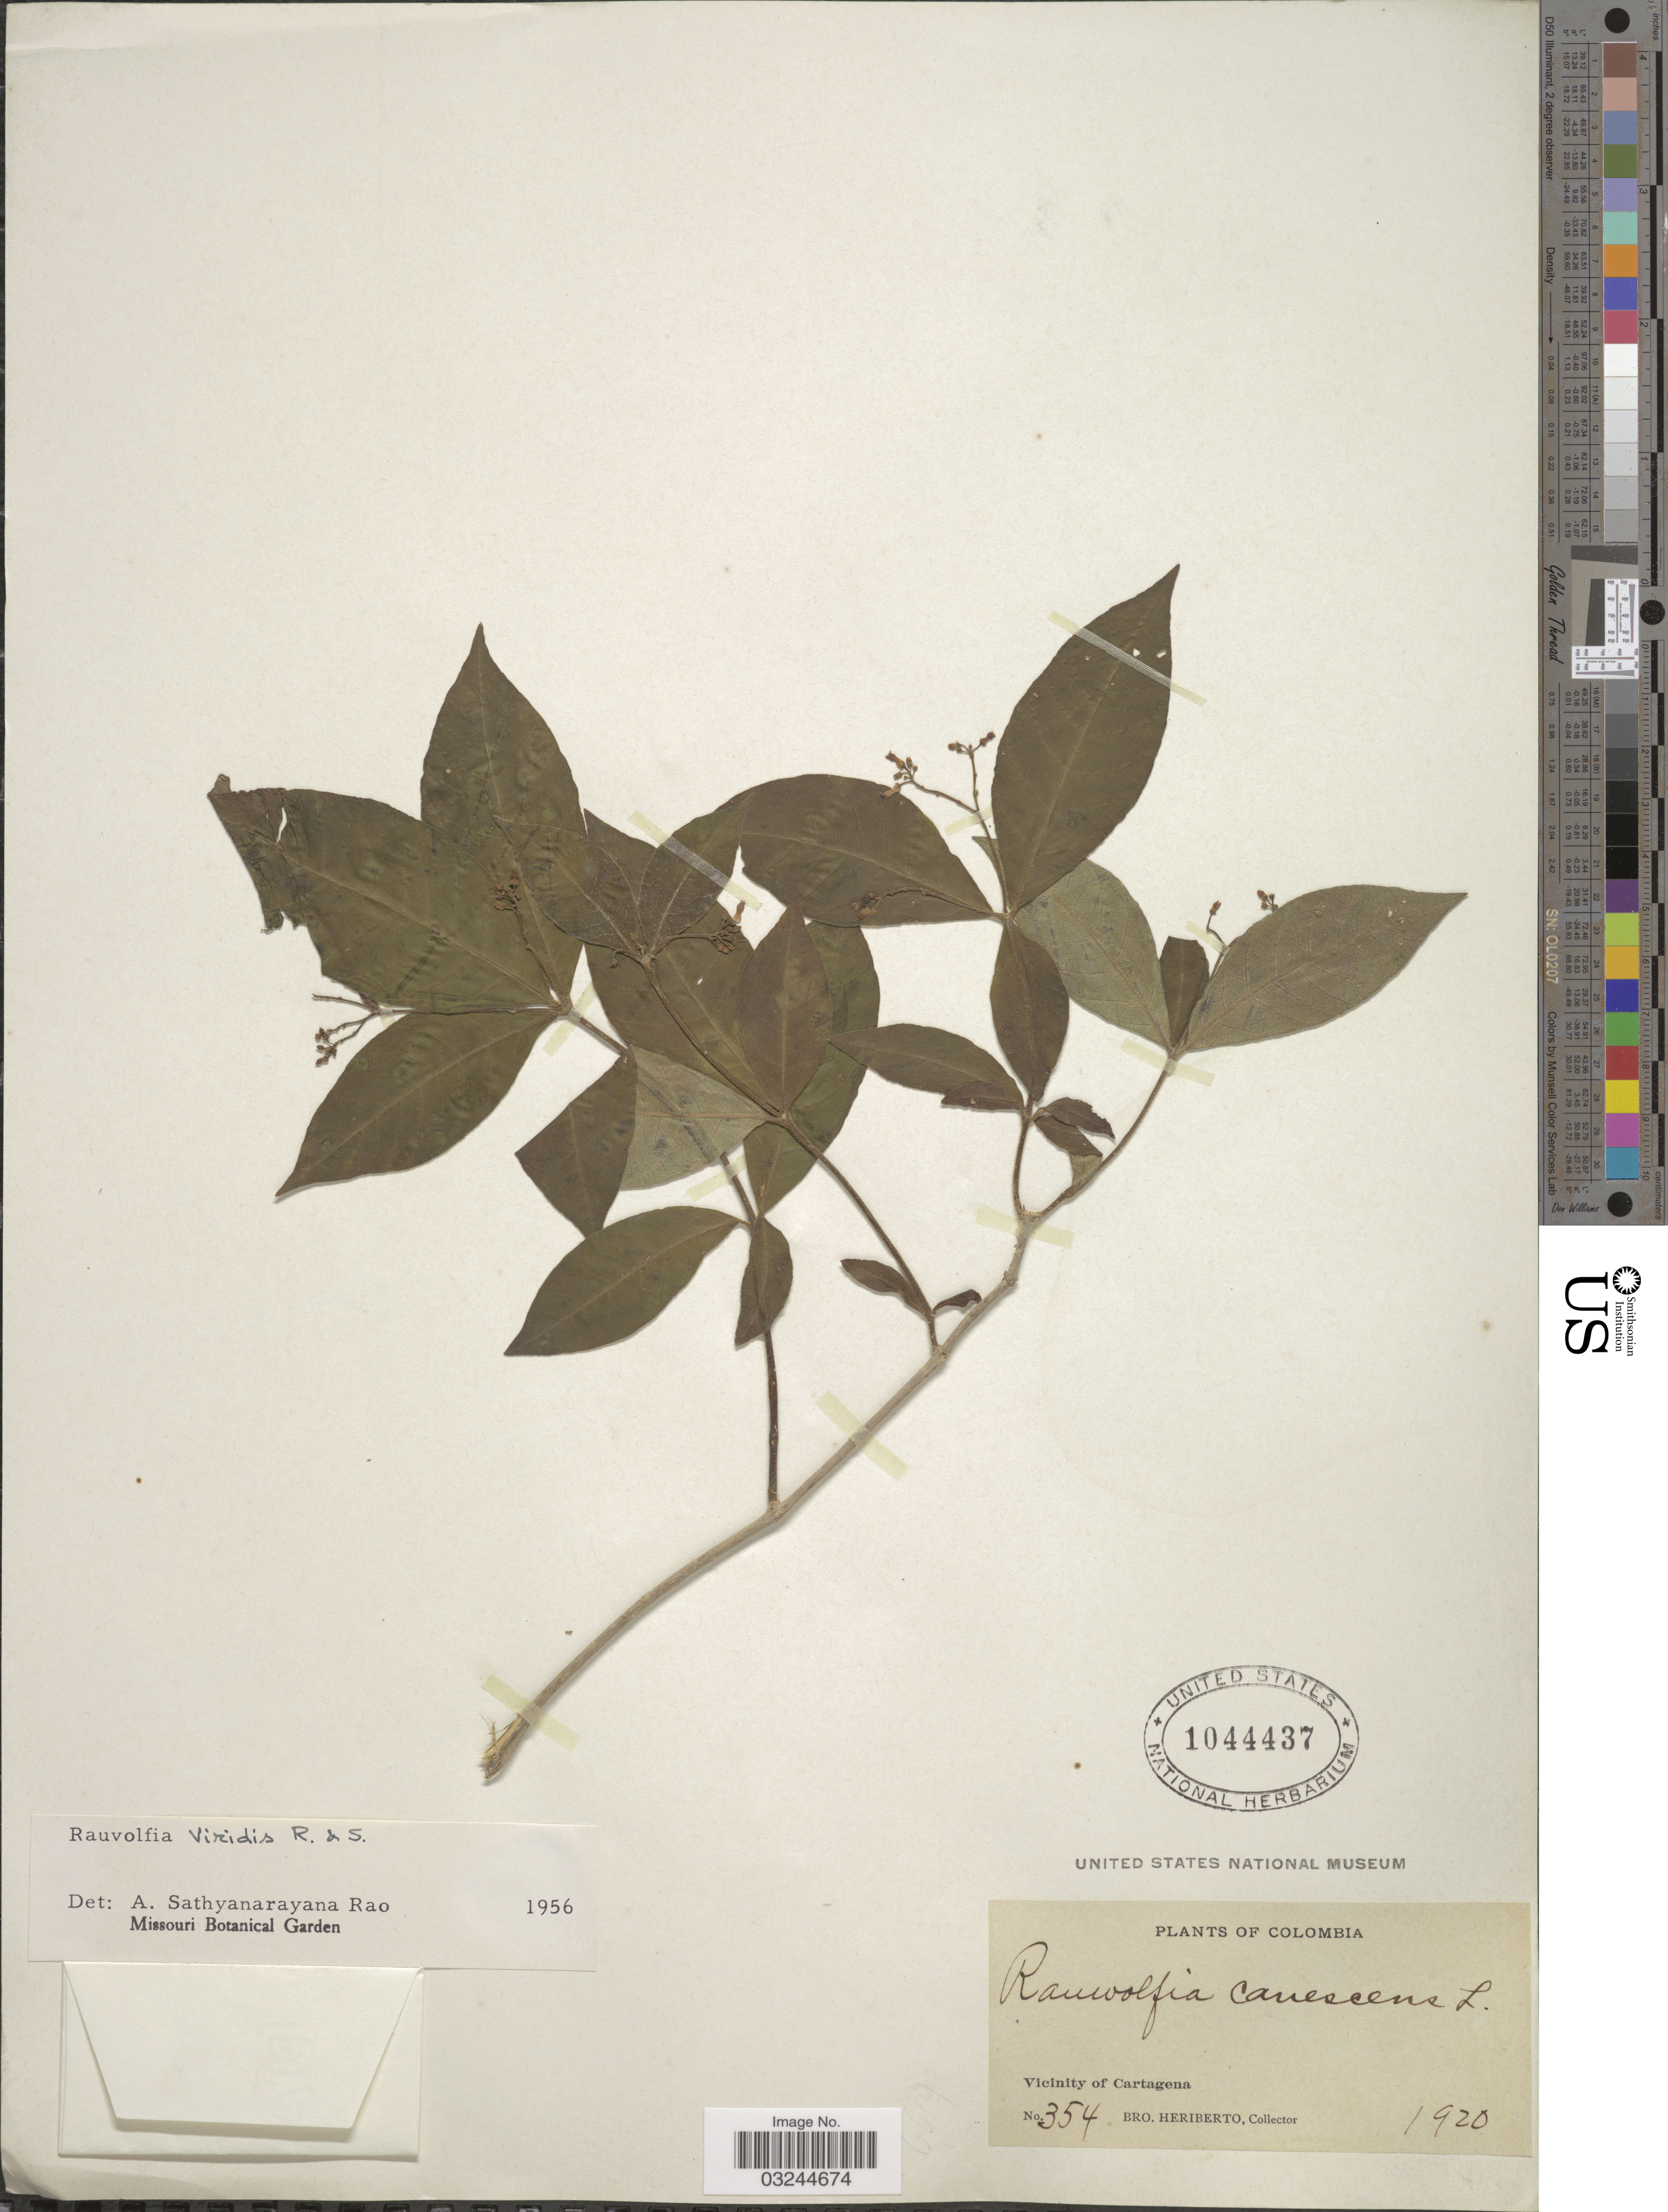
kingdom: Plantae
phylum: Tracheophyta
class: Magnoliopsida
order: Gentianales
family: Apocynaceae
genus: Rauvolfia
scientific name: Rauvolfia viridis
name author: Willd. ex Roem. & Schult.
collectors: B. Heriberto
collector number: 354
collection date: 1920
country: Colombia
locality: Vicinity of Cartagena.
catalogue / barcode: US 1044437